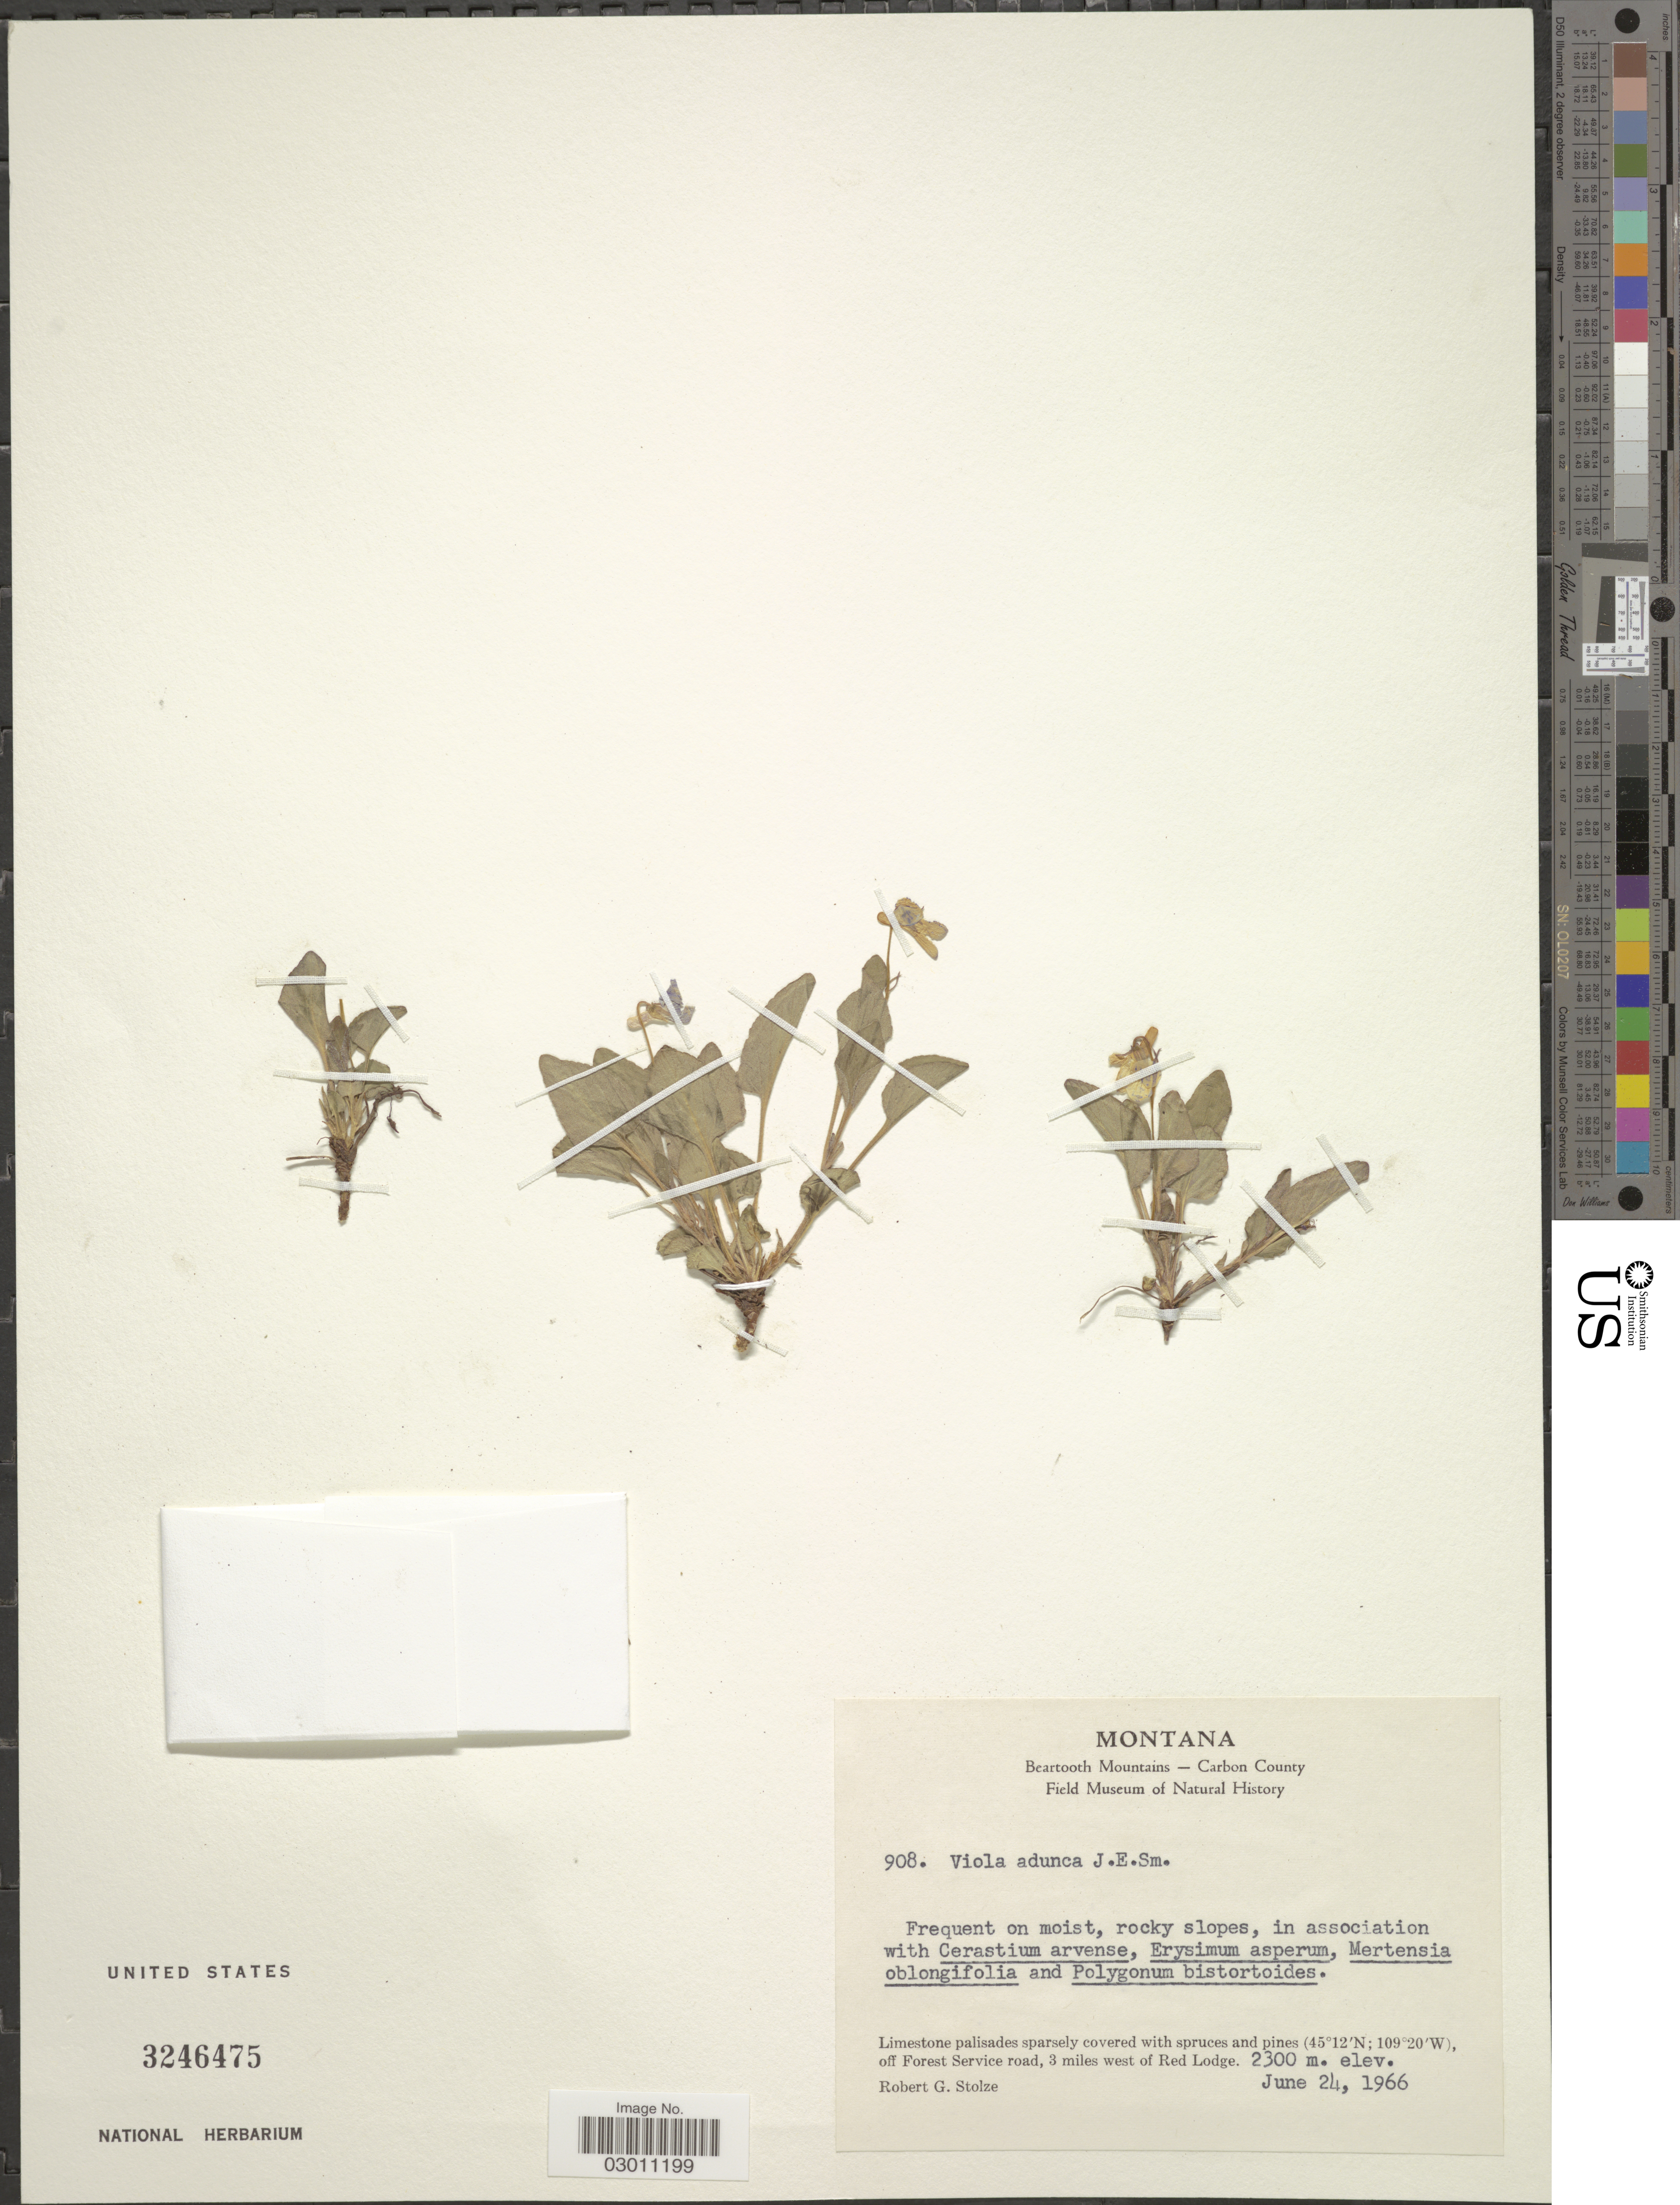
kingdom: Plantae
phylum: Tracheophyta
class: Magnoliopsida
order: Malpighiales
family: Violaceae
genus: Viola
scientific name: Viola adunca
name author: Sm.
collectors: R. G. Stolze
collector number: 908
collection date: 1966-06-24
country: United States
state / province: Montana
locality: Off Forest Service road, 3 miles west of Red Lodge.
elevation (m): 2300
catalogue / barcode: US 3246475